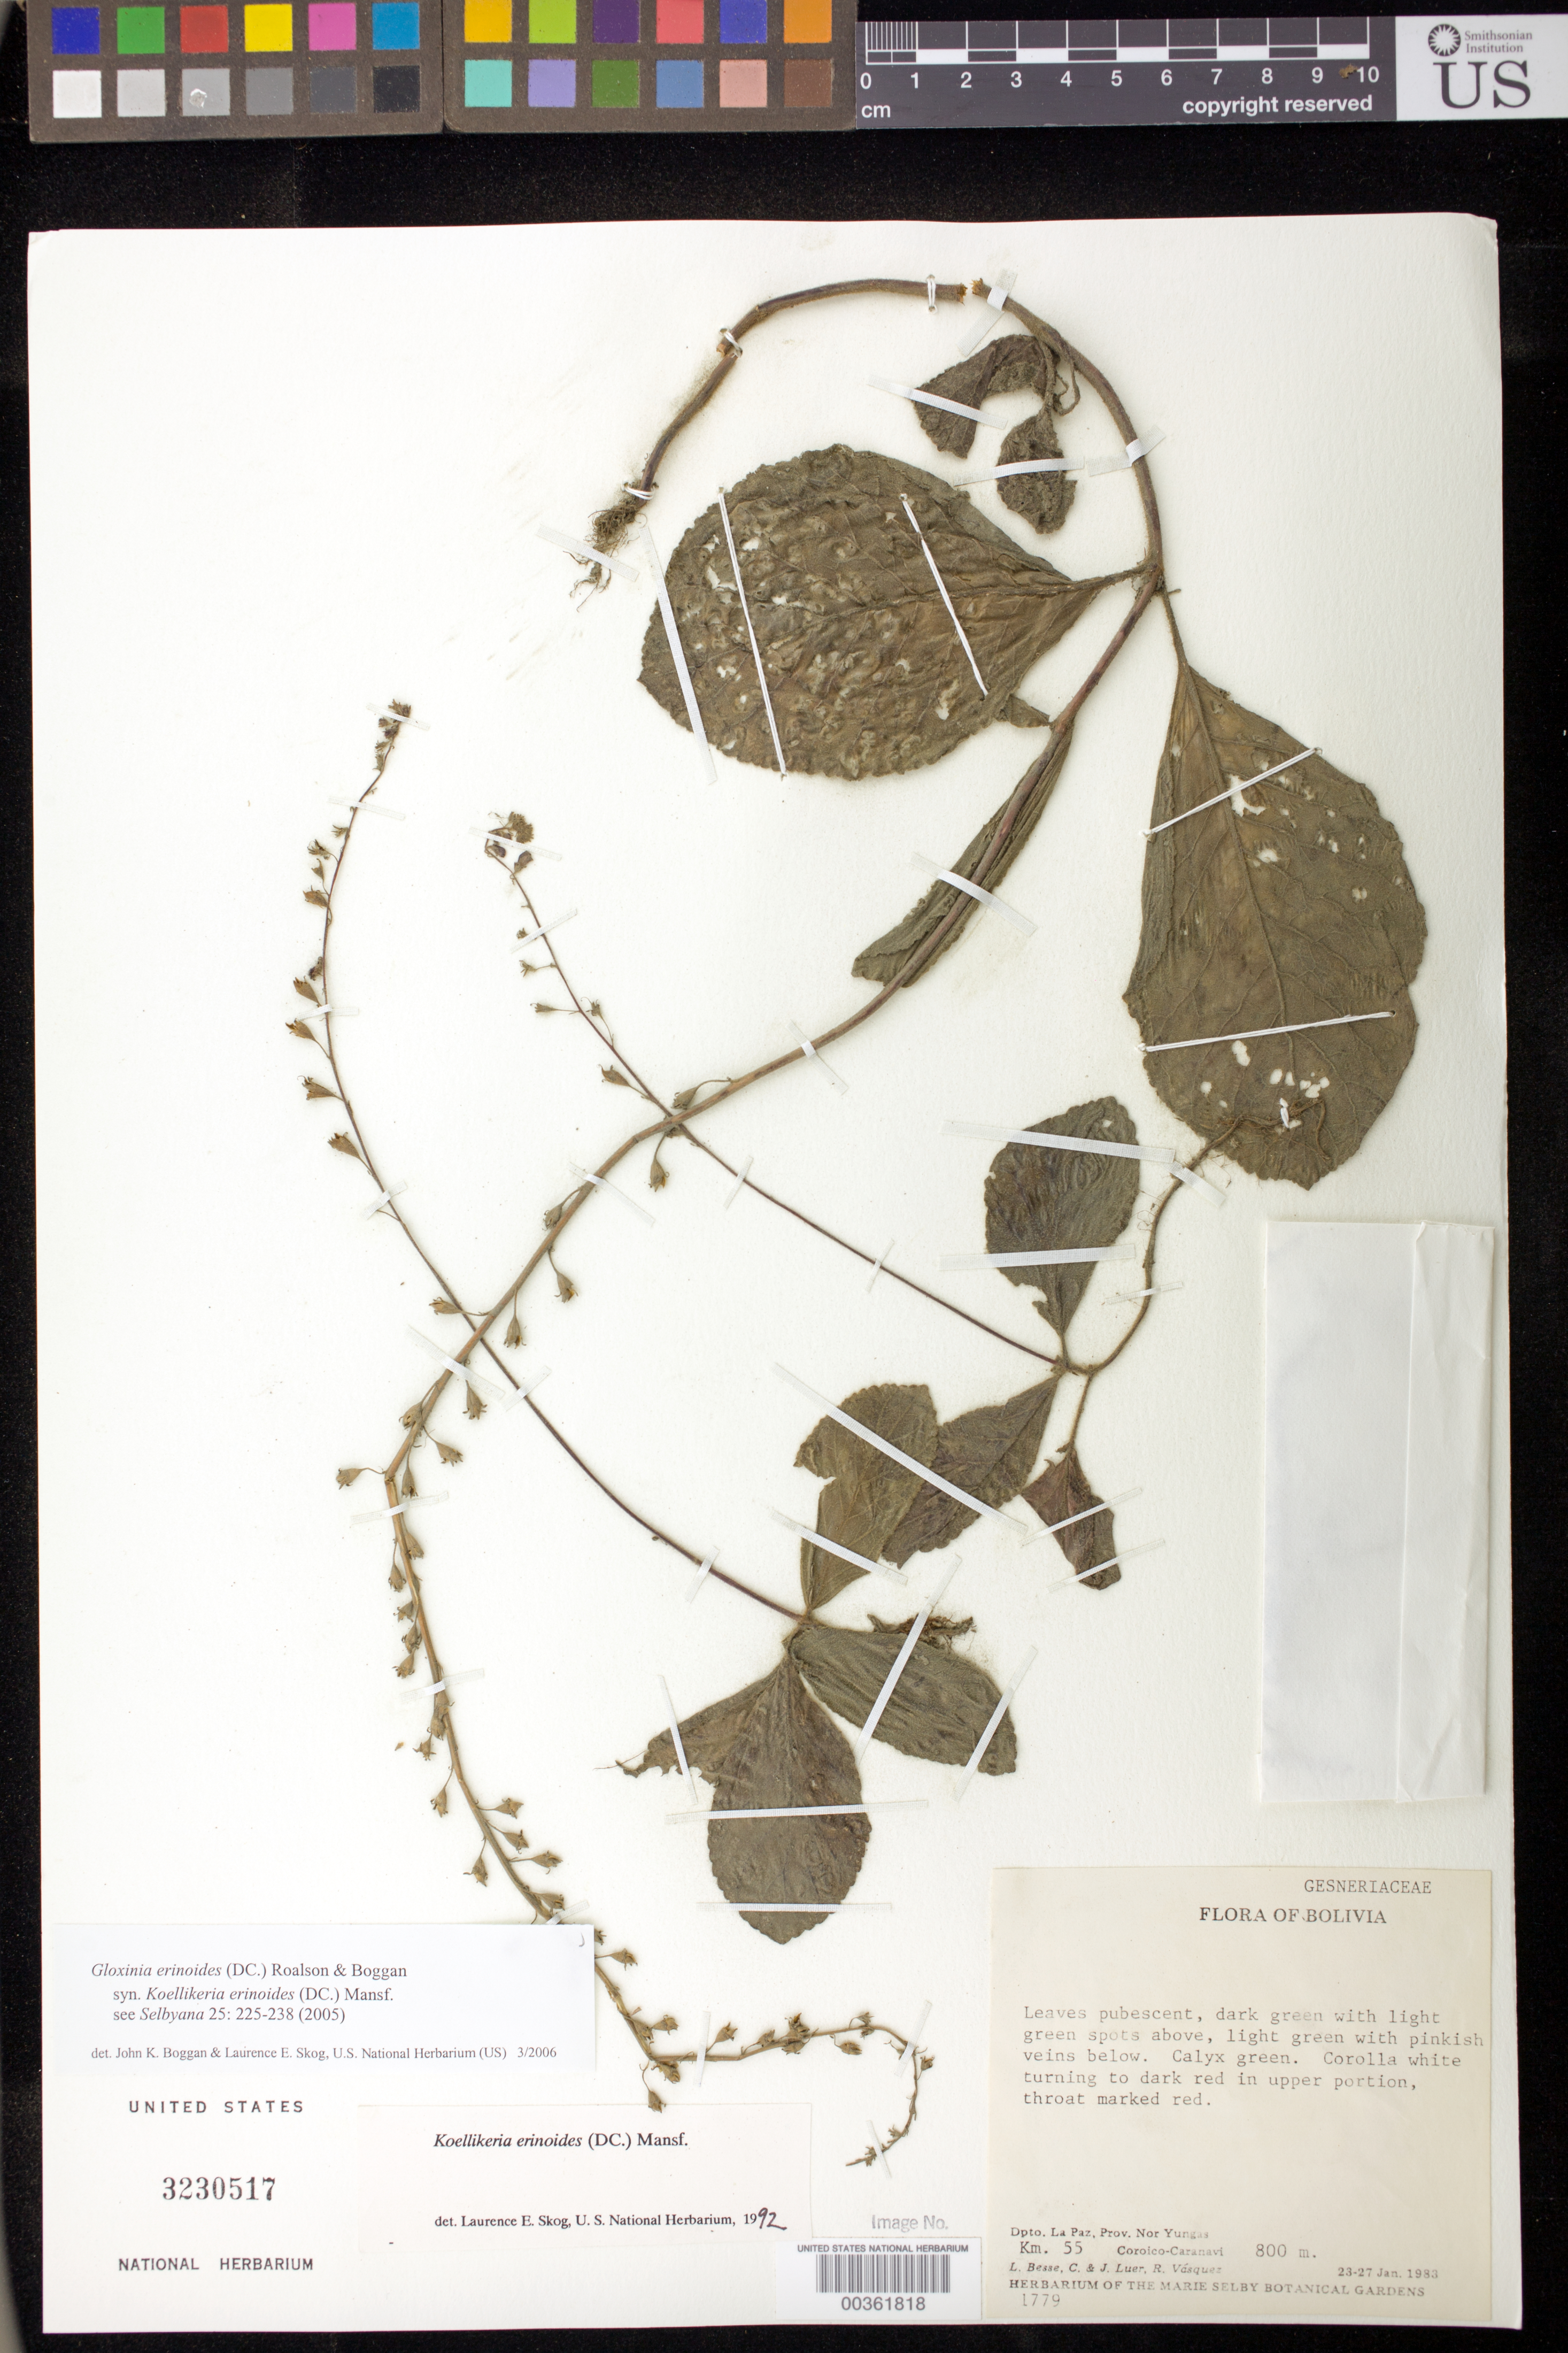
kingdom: Plantae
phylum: Tracheophyta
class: Magnoliopsida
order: Lamiales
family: Gesneriaceae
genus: Gloxinia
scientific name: Gloxinia erinoides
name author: (DC.) Roalson & Boggan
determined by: Boggan, J. K.; Skog, L. E.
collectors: L. Besse, C. Luer, J. P. Luer & R. Vasquez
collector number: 1779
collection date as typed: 23-27 Jan 1983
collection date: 1983-01-23/1983-01-27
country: Bolivia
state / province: La Paz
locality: Prov. Nor Yungas, km. 55 Coroico-Caranavi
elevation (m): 800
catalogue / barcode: US 3230517